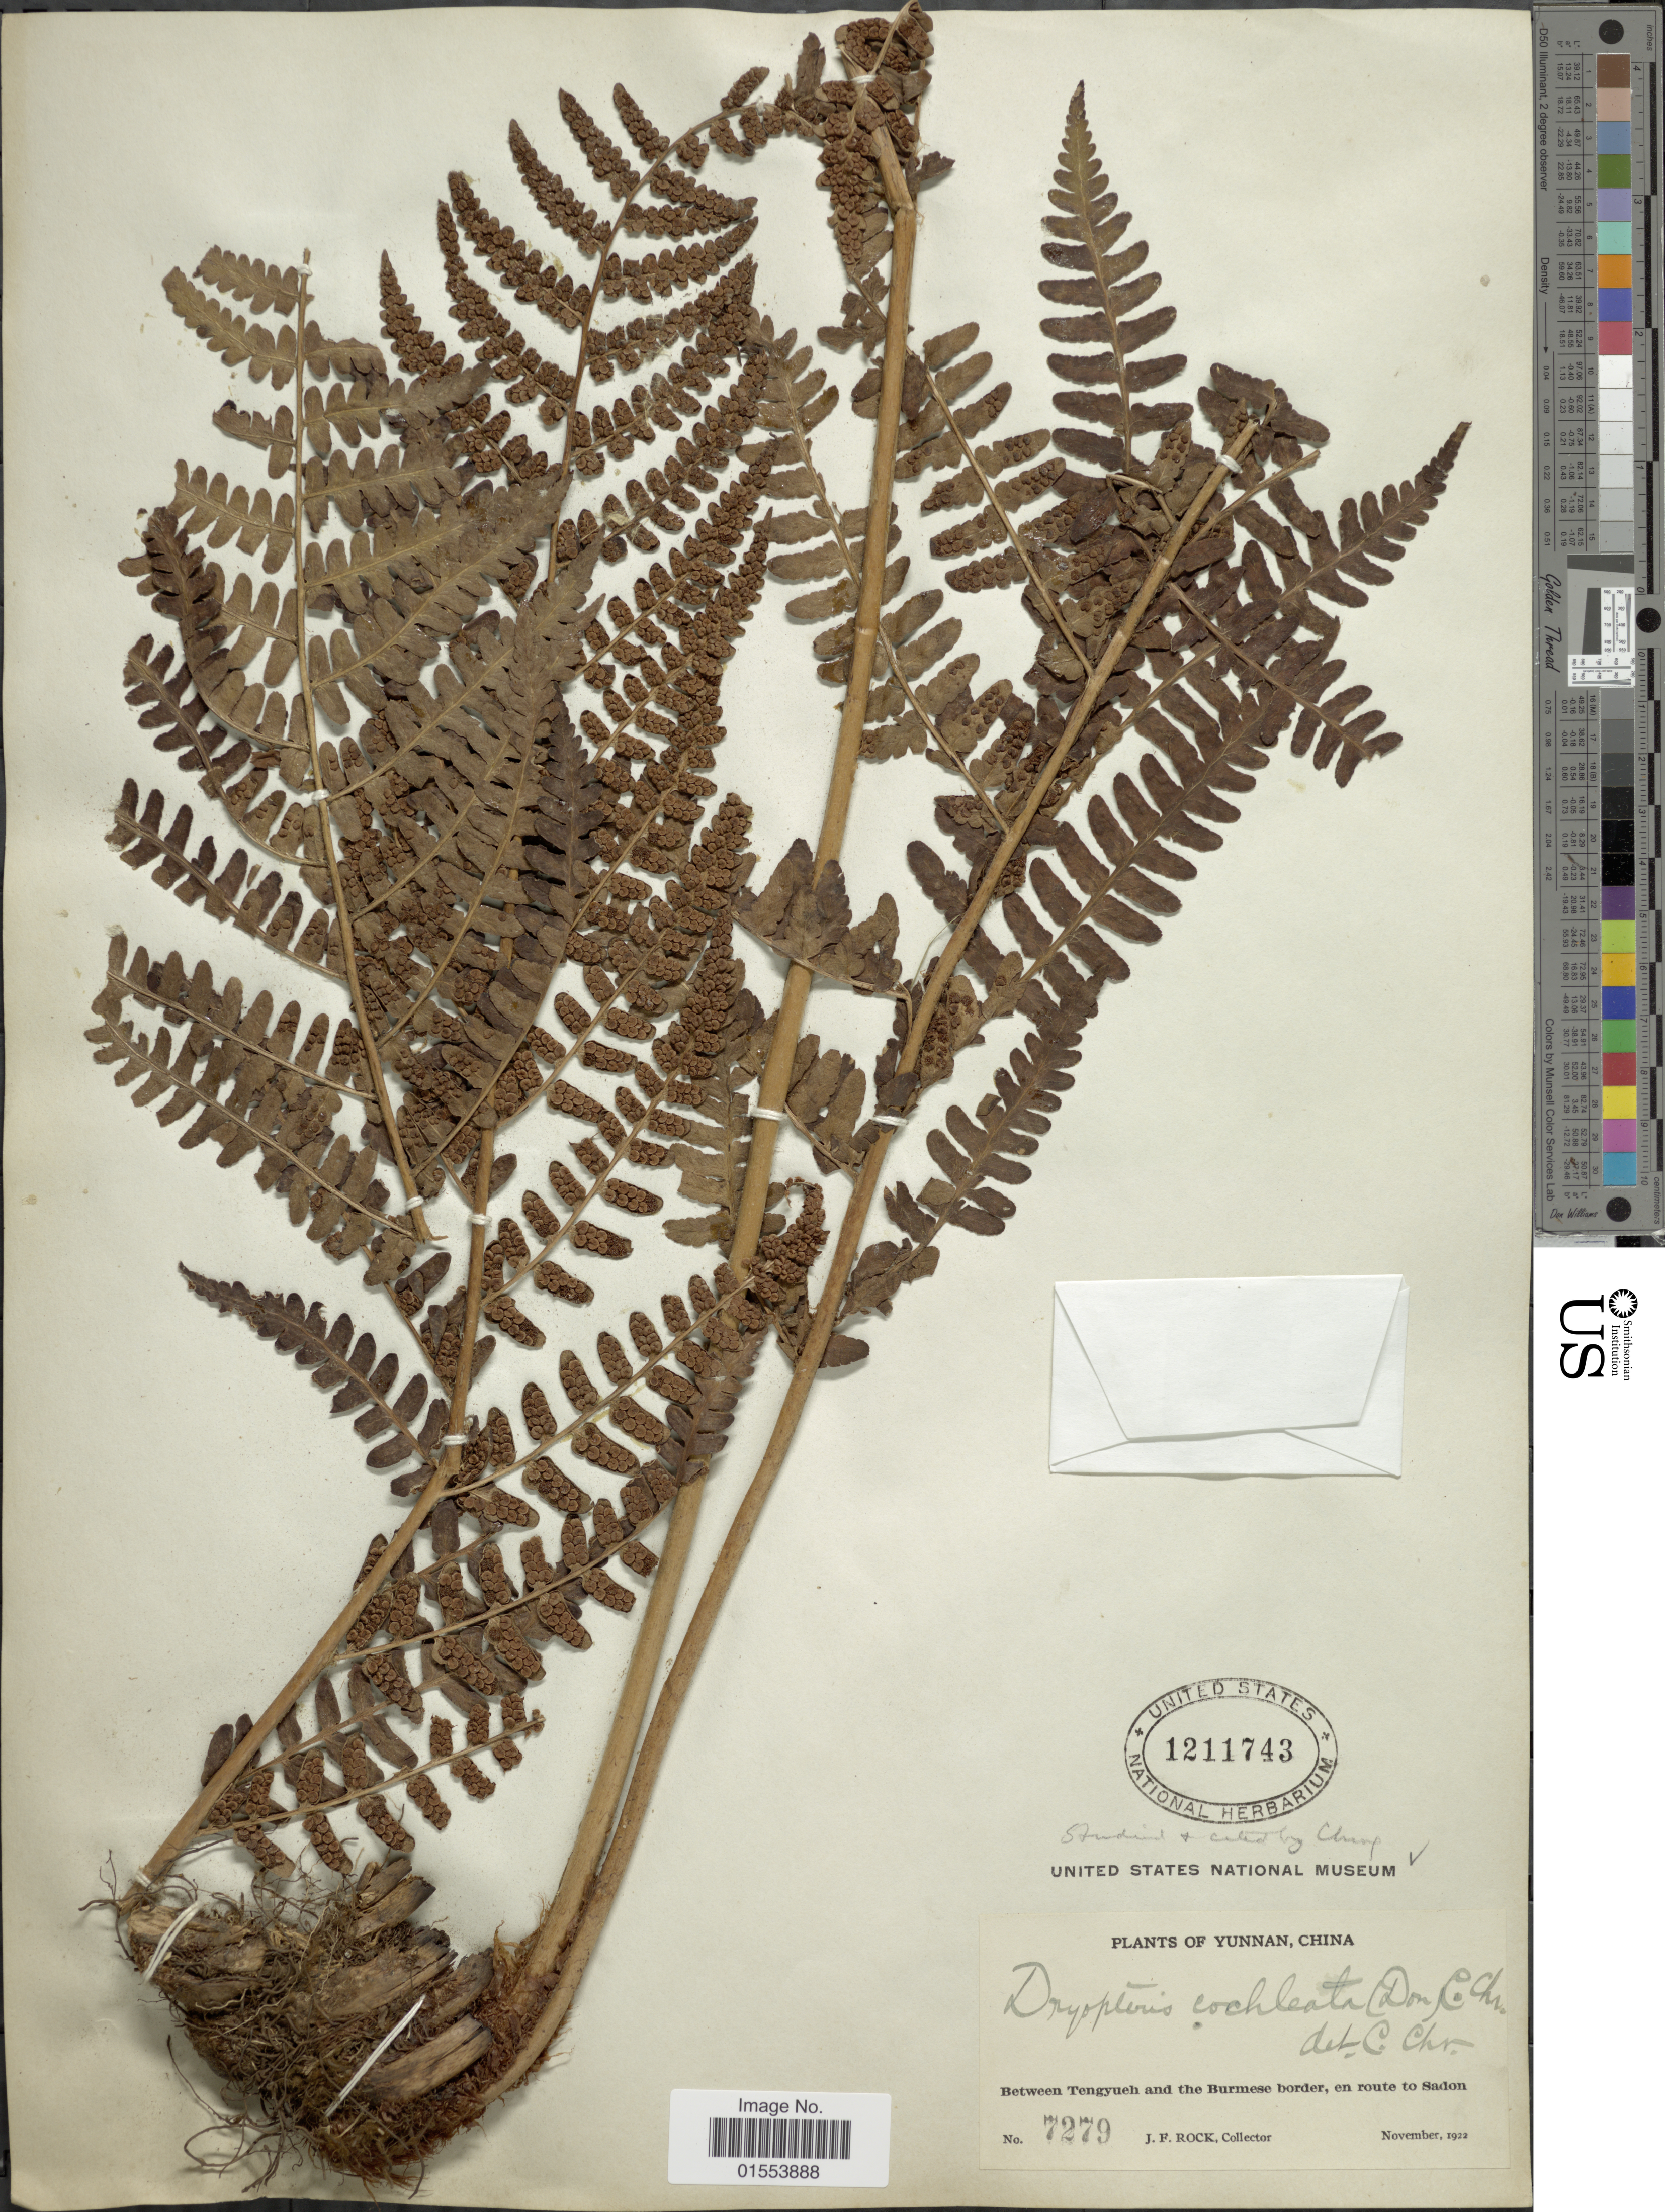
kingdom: Plantae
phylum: Tracheophyta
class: Polypodiopsida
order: Polypodiales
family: Dryopteridaceae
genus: Dryopteris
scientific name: Dryopteris cochleata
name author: (D. Don) C. Chr.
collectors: J. Rock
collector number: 7279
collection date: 1922-11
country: China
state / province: Yunnan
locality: Yunnan, China. Between Tengyueh and the Burmese border, en route to Sadon.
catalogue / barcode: US 1211743